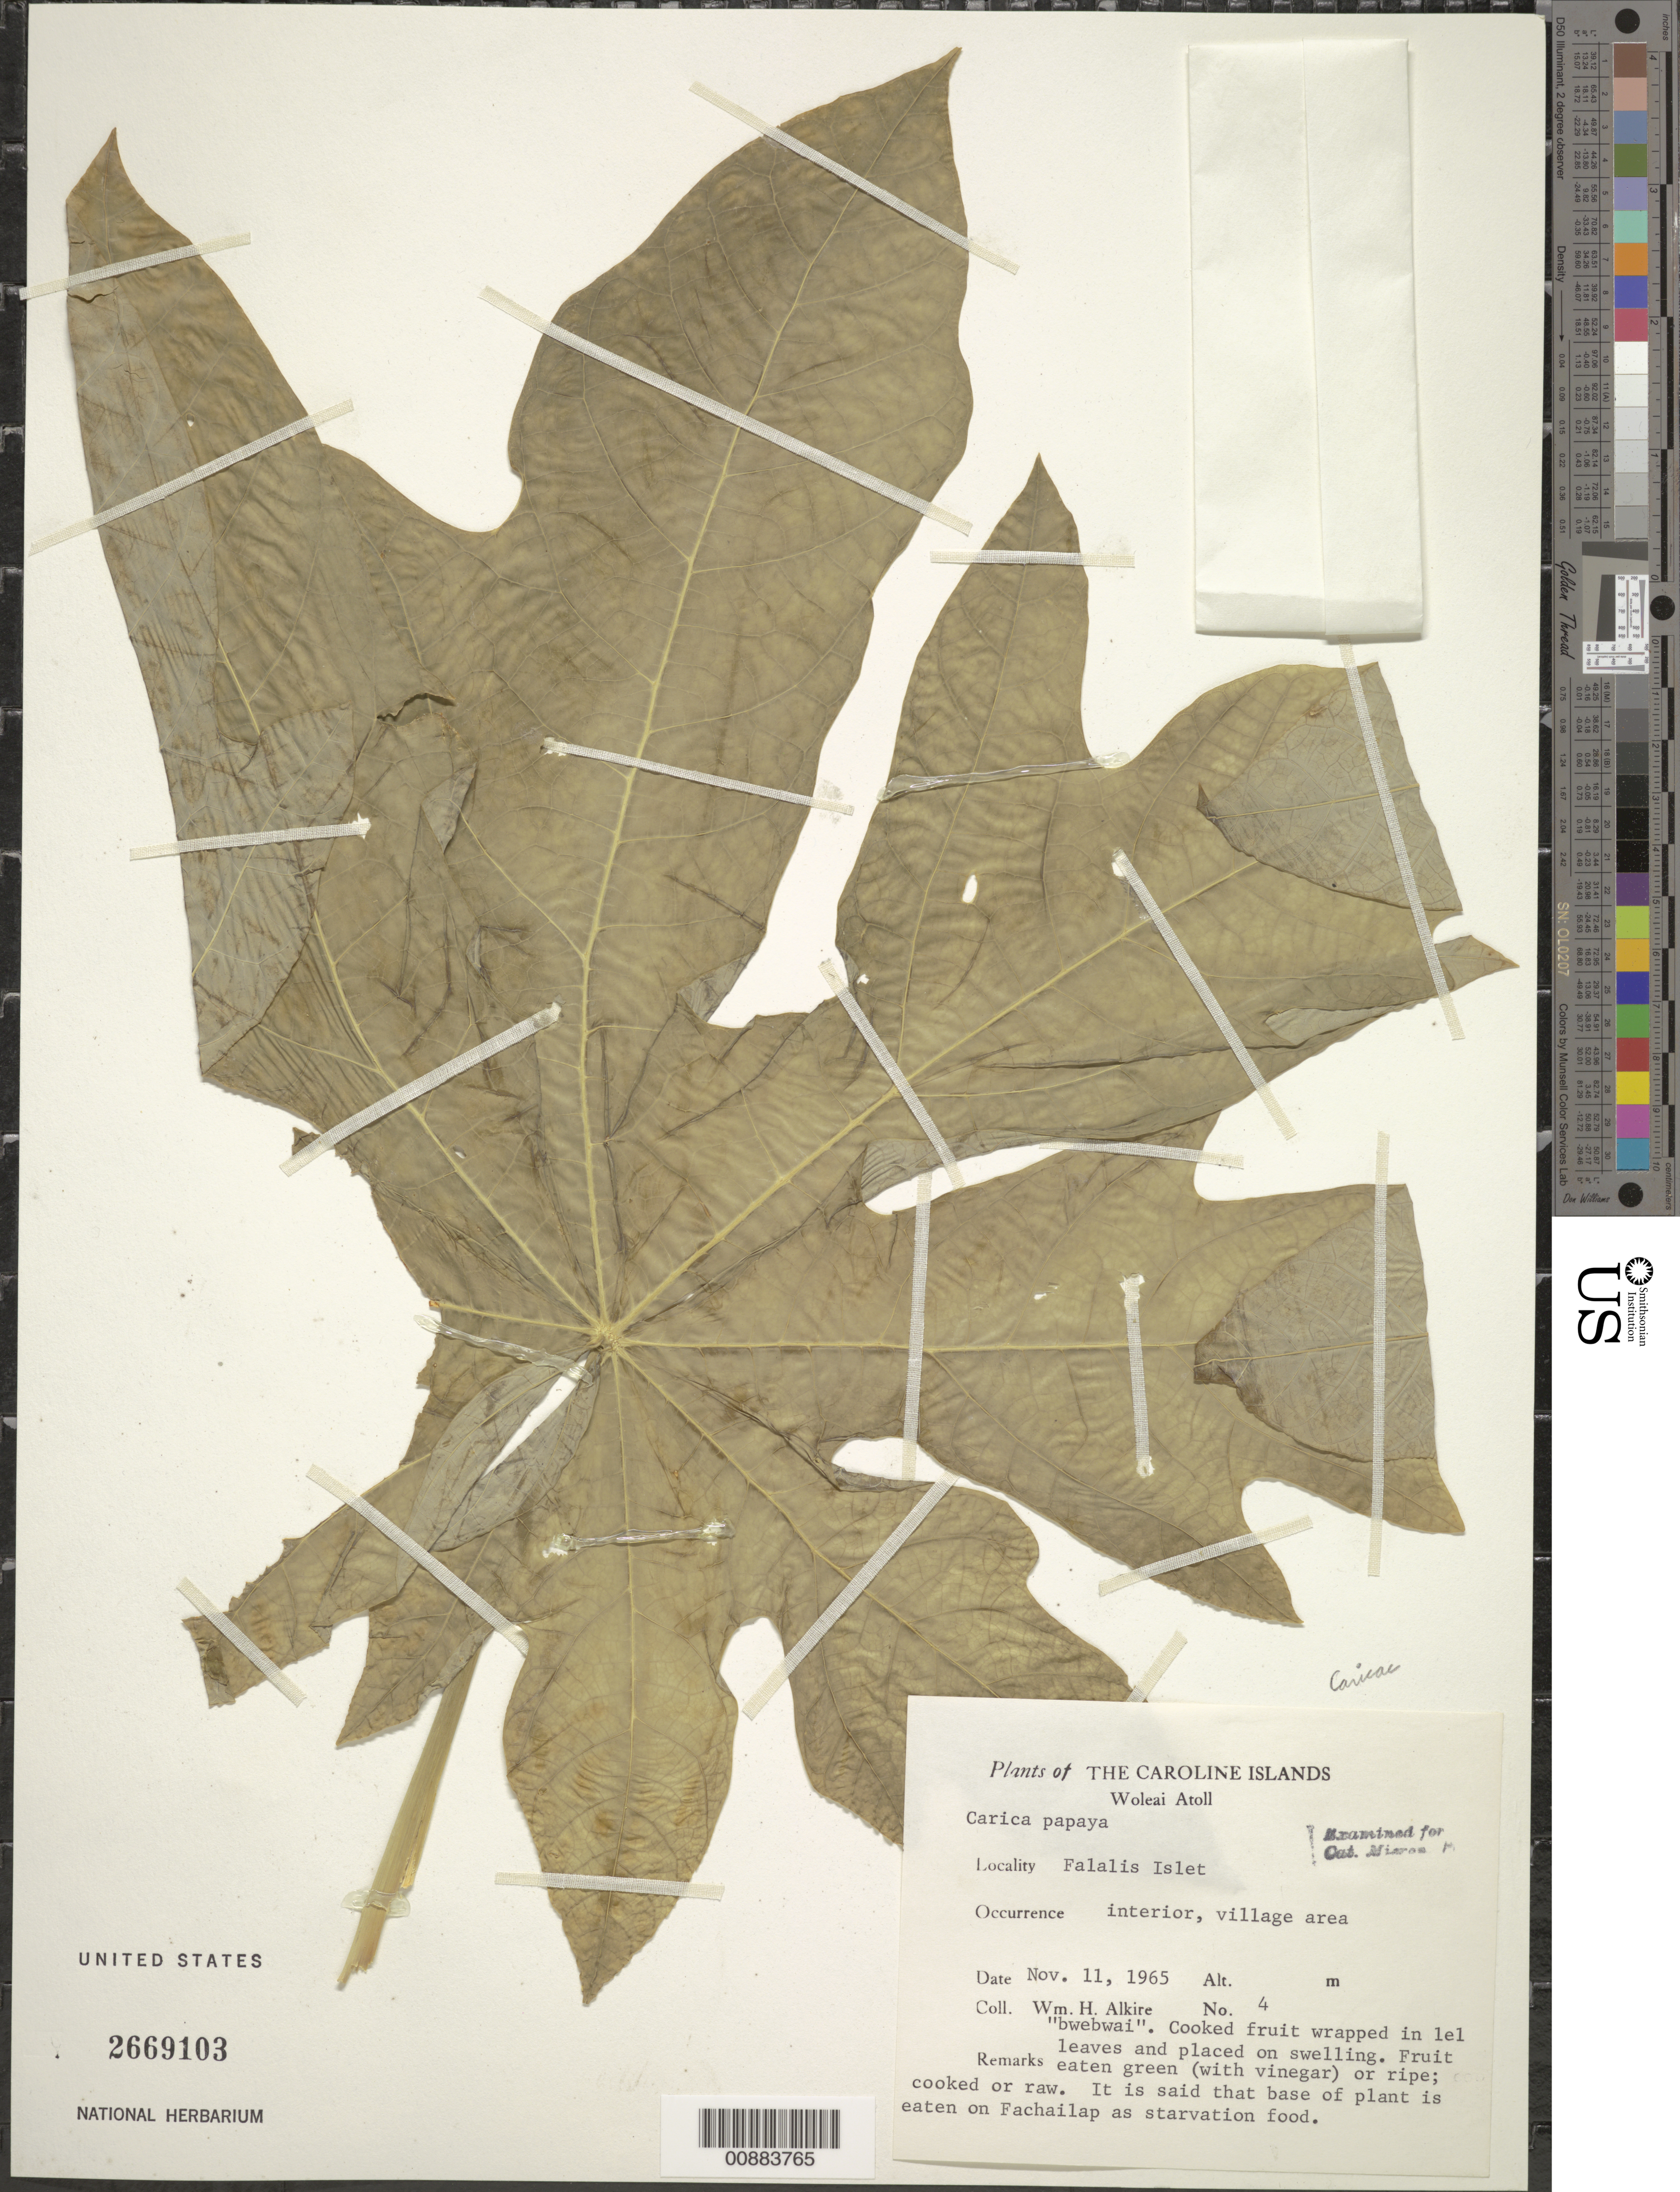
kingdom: Plantae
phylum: Tracheophyta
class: Magnoliopsida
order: Brassicales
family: Caricaceae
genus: Carica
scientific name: Carica papaya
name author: L.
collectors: W. Alkire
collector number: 04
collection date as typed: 11 Nov 1965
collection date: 1965-11-11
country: Micronesia, Federated States of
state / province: Yap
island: Woleai Atoll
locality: Falalis Islet, interior, village area.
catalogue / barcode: US 2669103